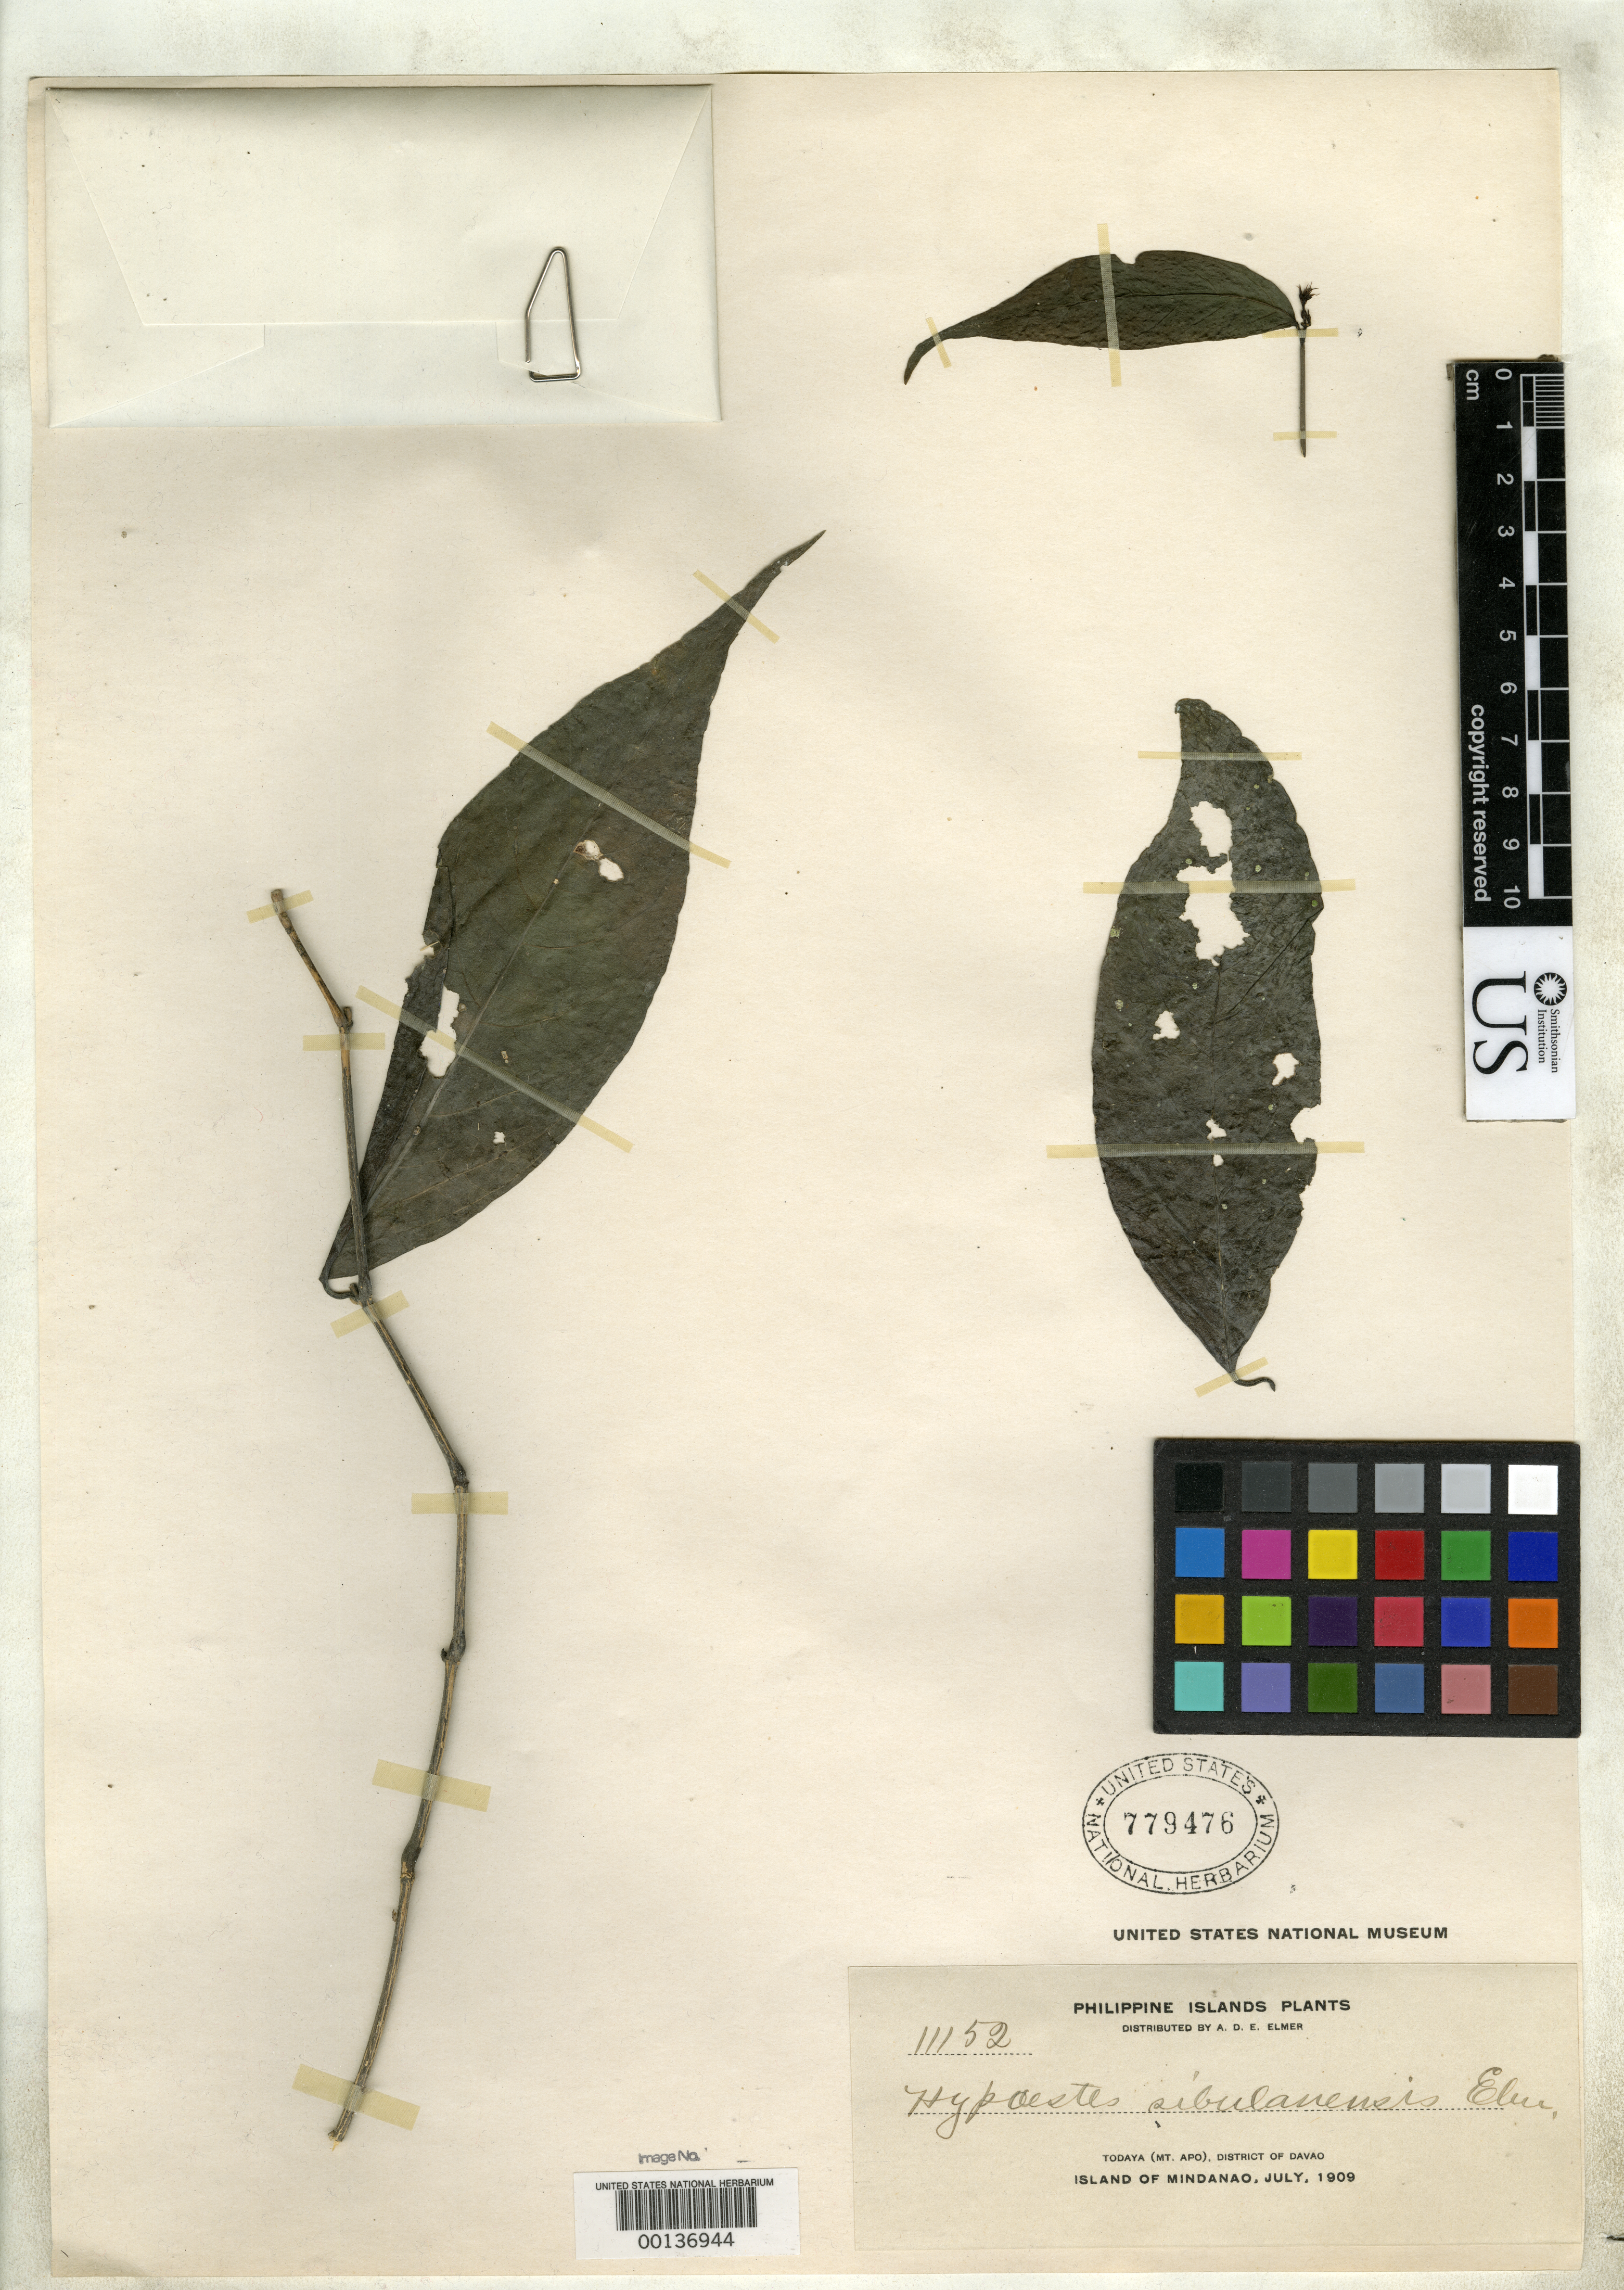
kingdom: Plantae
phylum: Tracheophyta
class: Magnoliopsida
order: Lamiales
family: Acanthaceae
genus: Hypoestes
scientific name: Hypoestes sibulanensis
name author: Elmer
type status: Isotype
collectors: A. D. E. Elmer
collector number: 11152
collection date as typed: Jul 1909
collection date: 1909-07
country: Philippines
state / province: Davao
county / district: Davao del Sur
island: Mindanao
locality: Todaya, Mt. Apo.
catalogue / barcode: US 779476